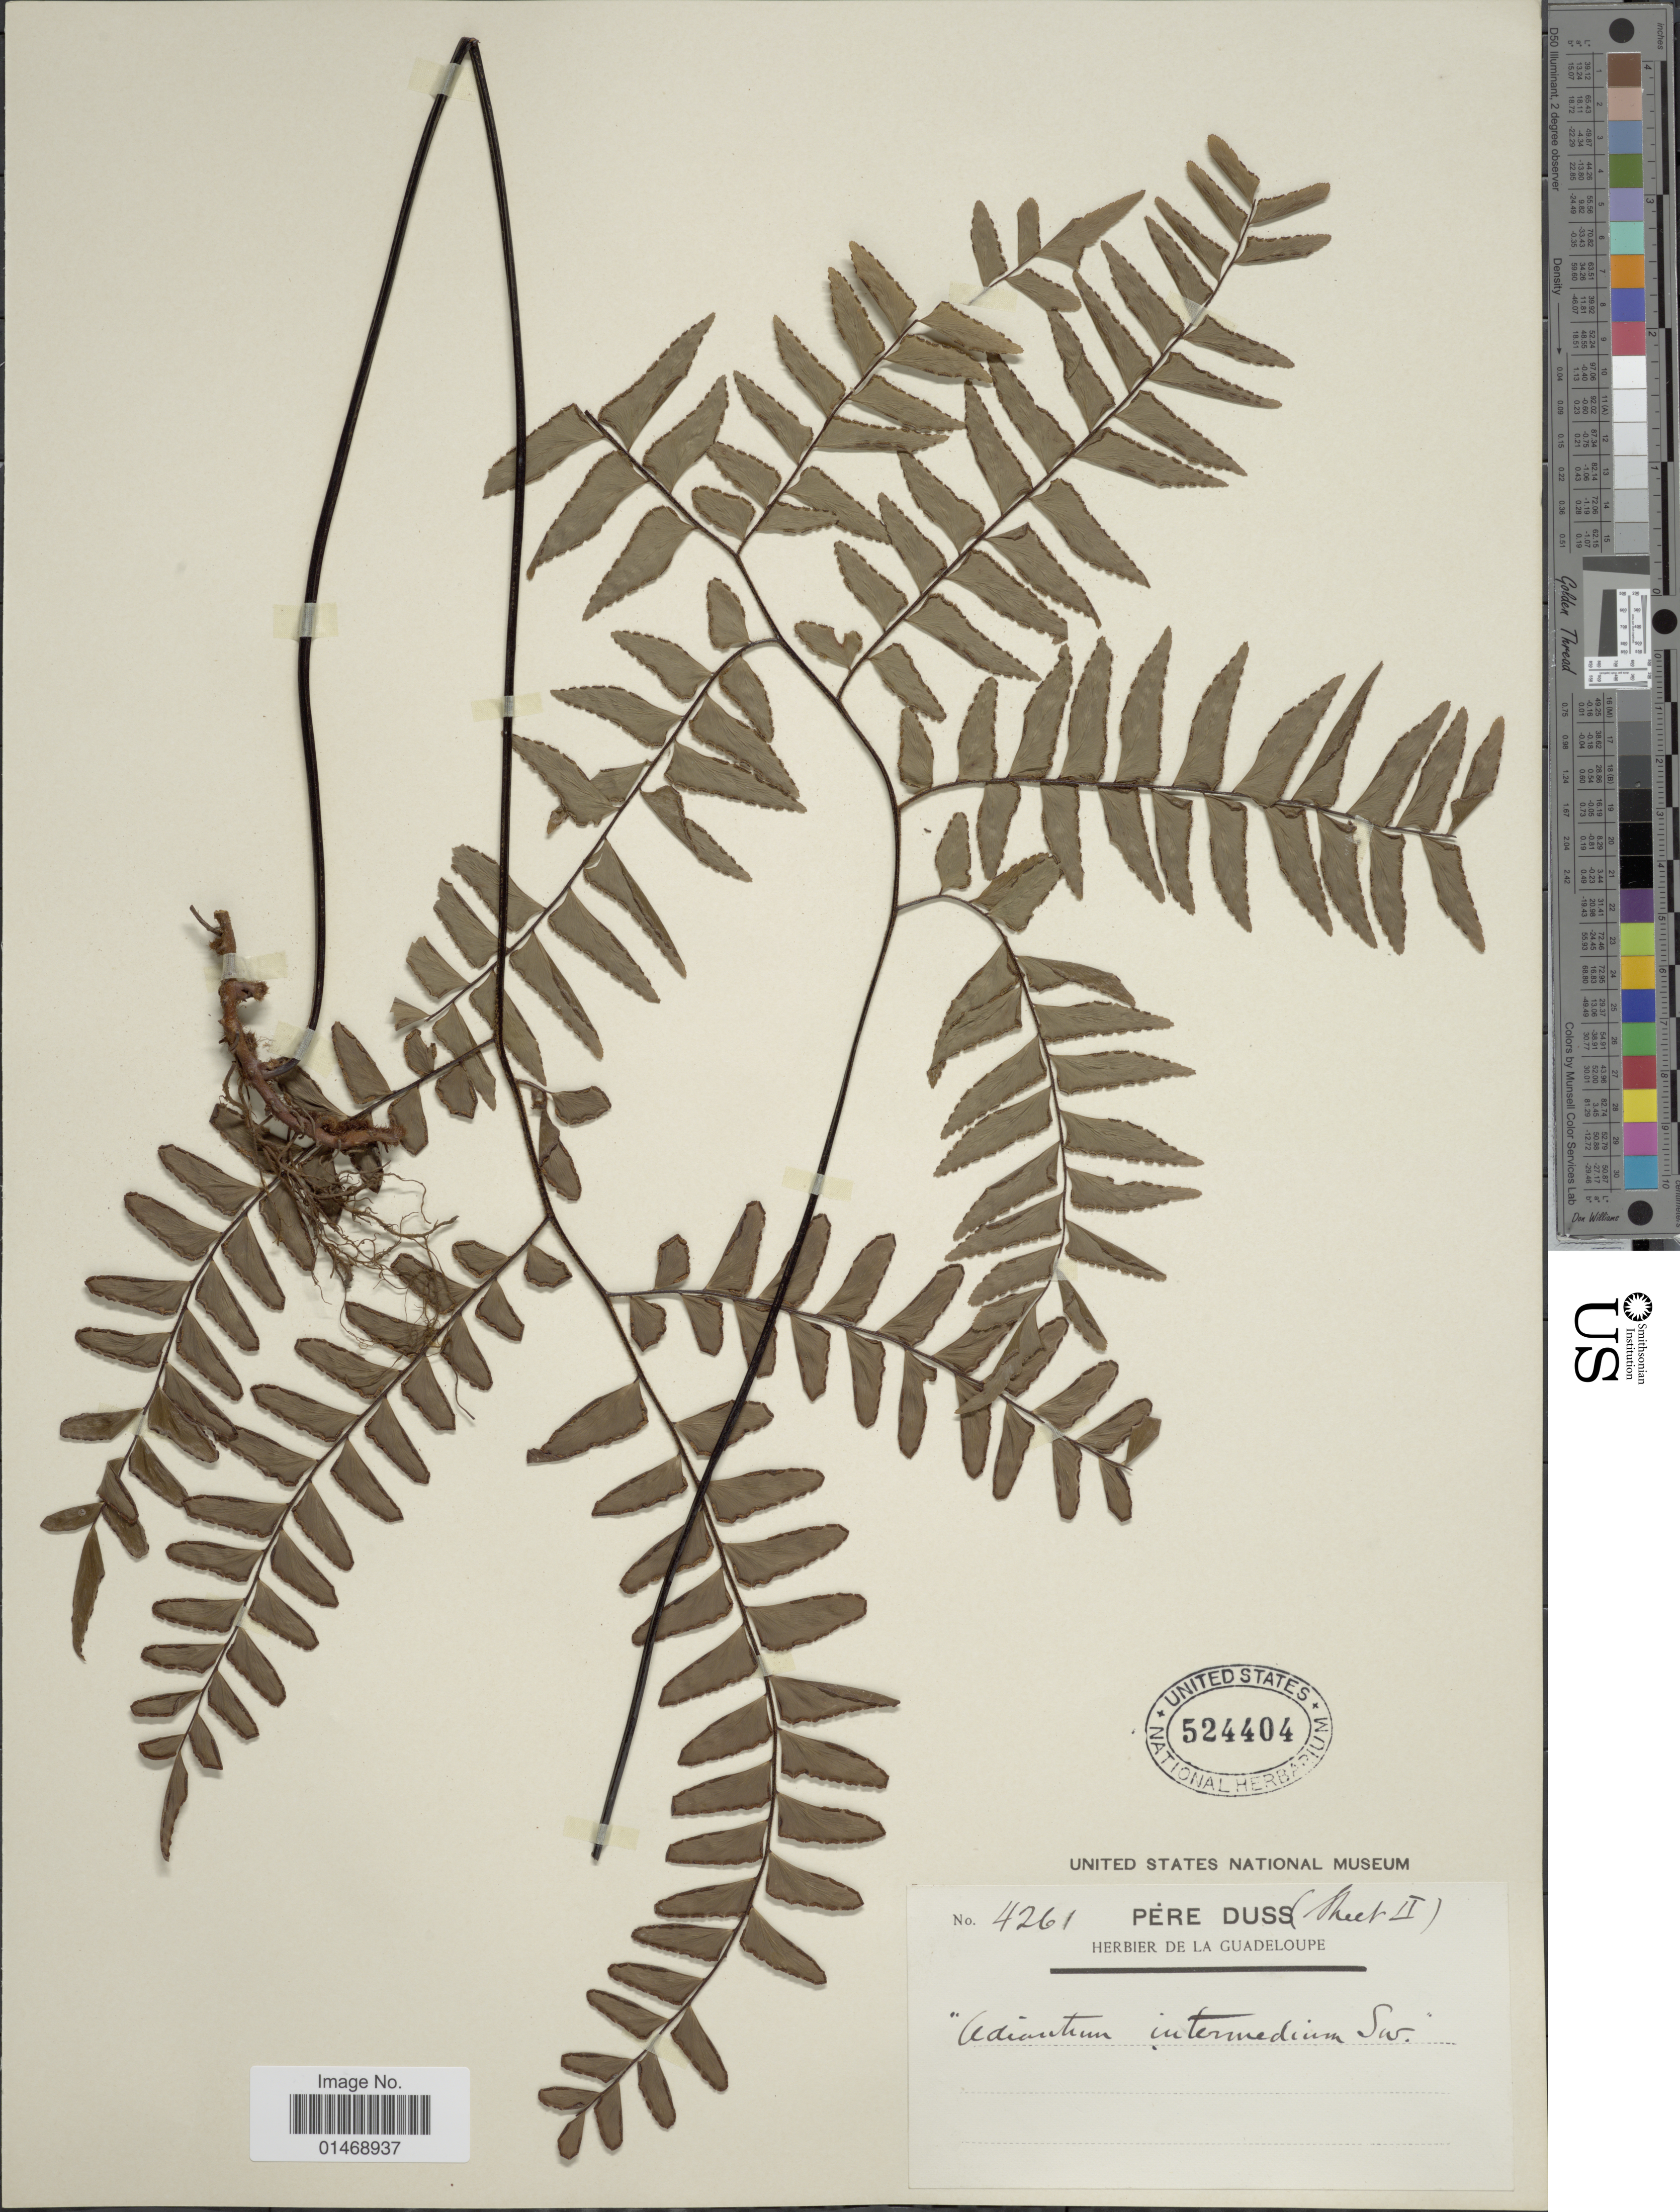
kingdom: Plantae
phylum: Tracheophyta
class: Polypodiopsida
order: Polypodiales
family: Pteridaceae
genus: Adiantum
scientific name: Adiantum latifolium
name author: Lam.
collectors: Père Duss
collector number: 4261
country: Guadeloupe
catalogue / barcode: US 524404